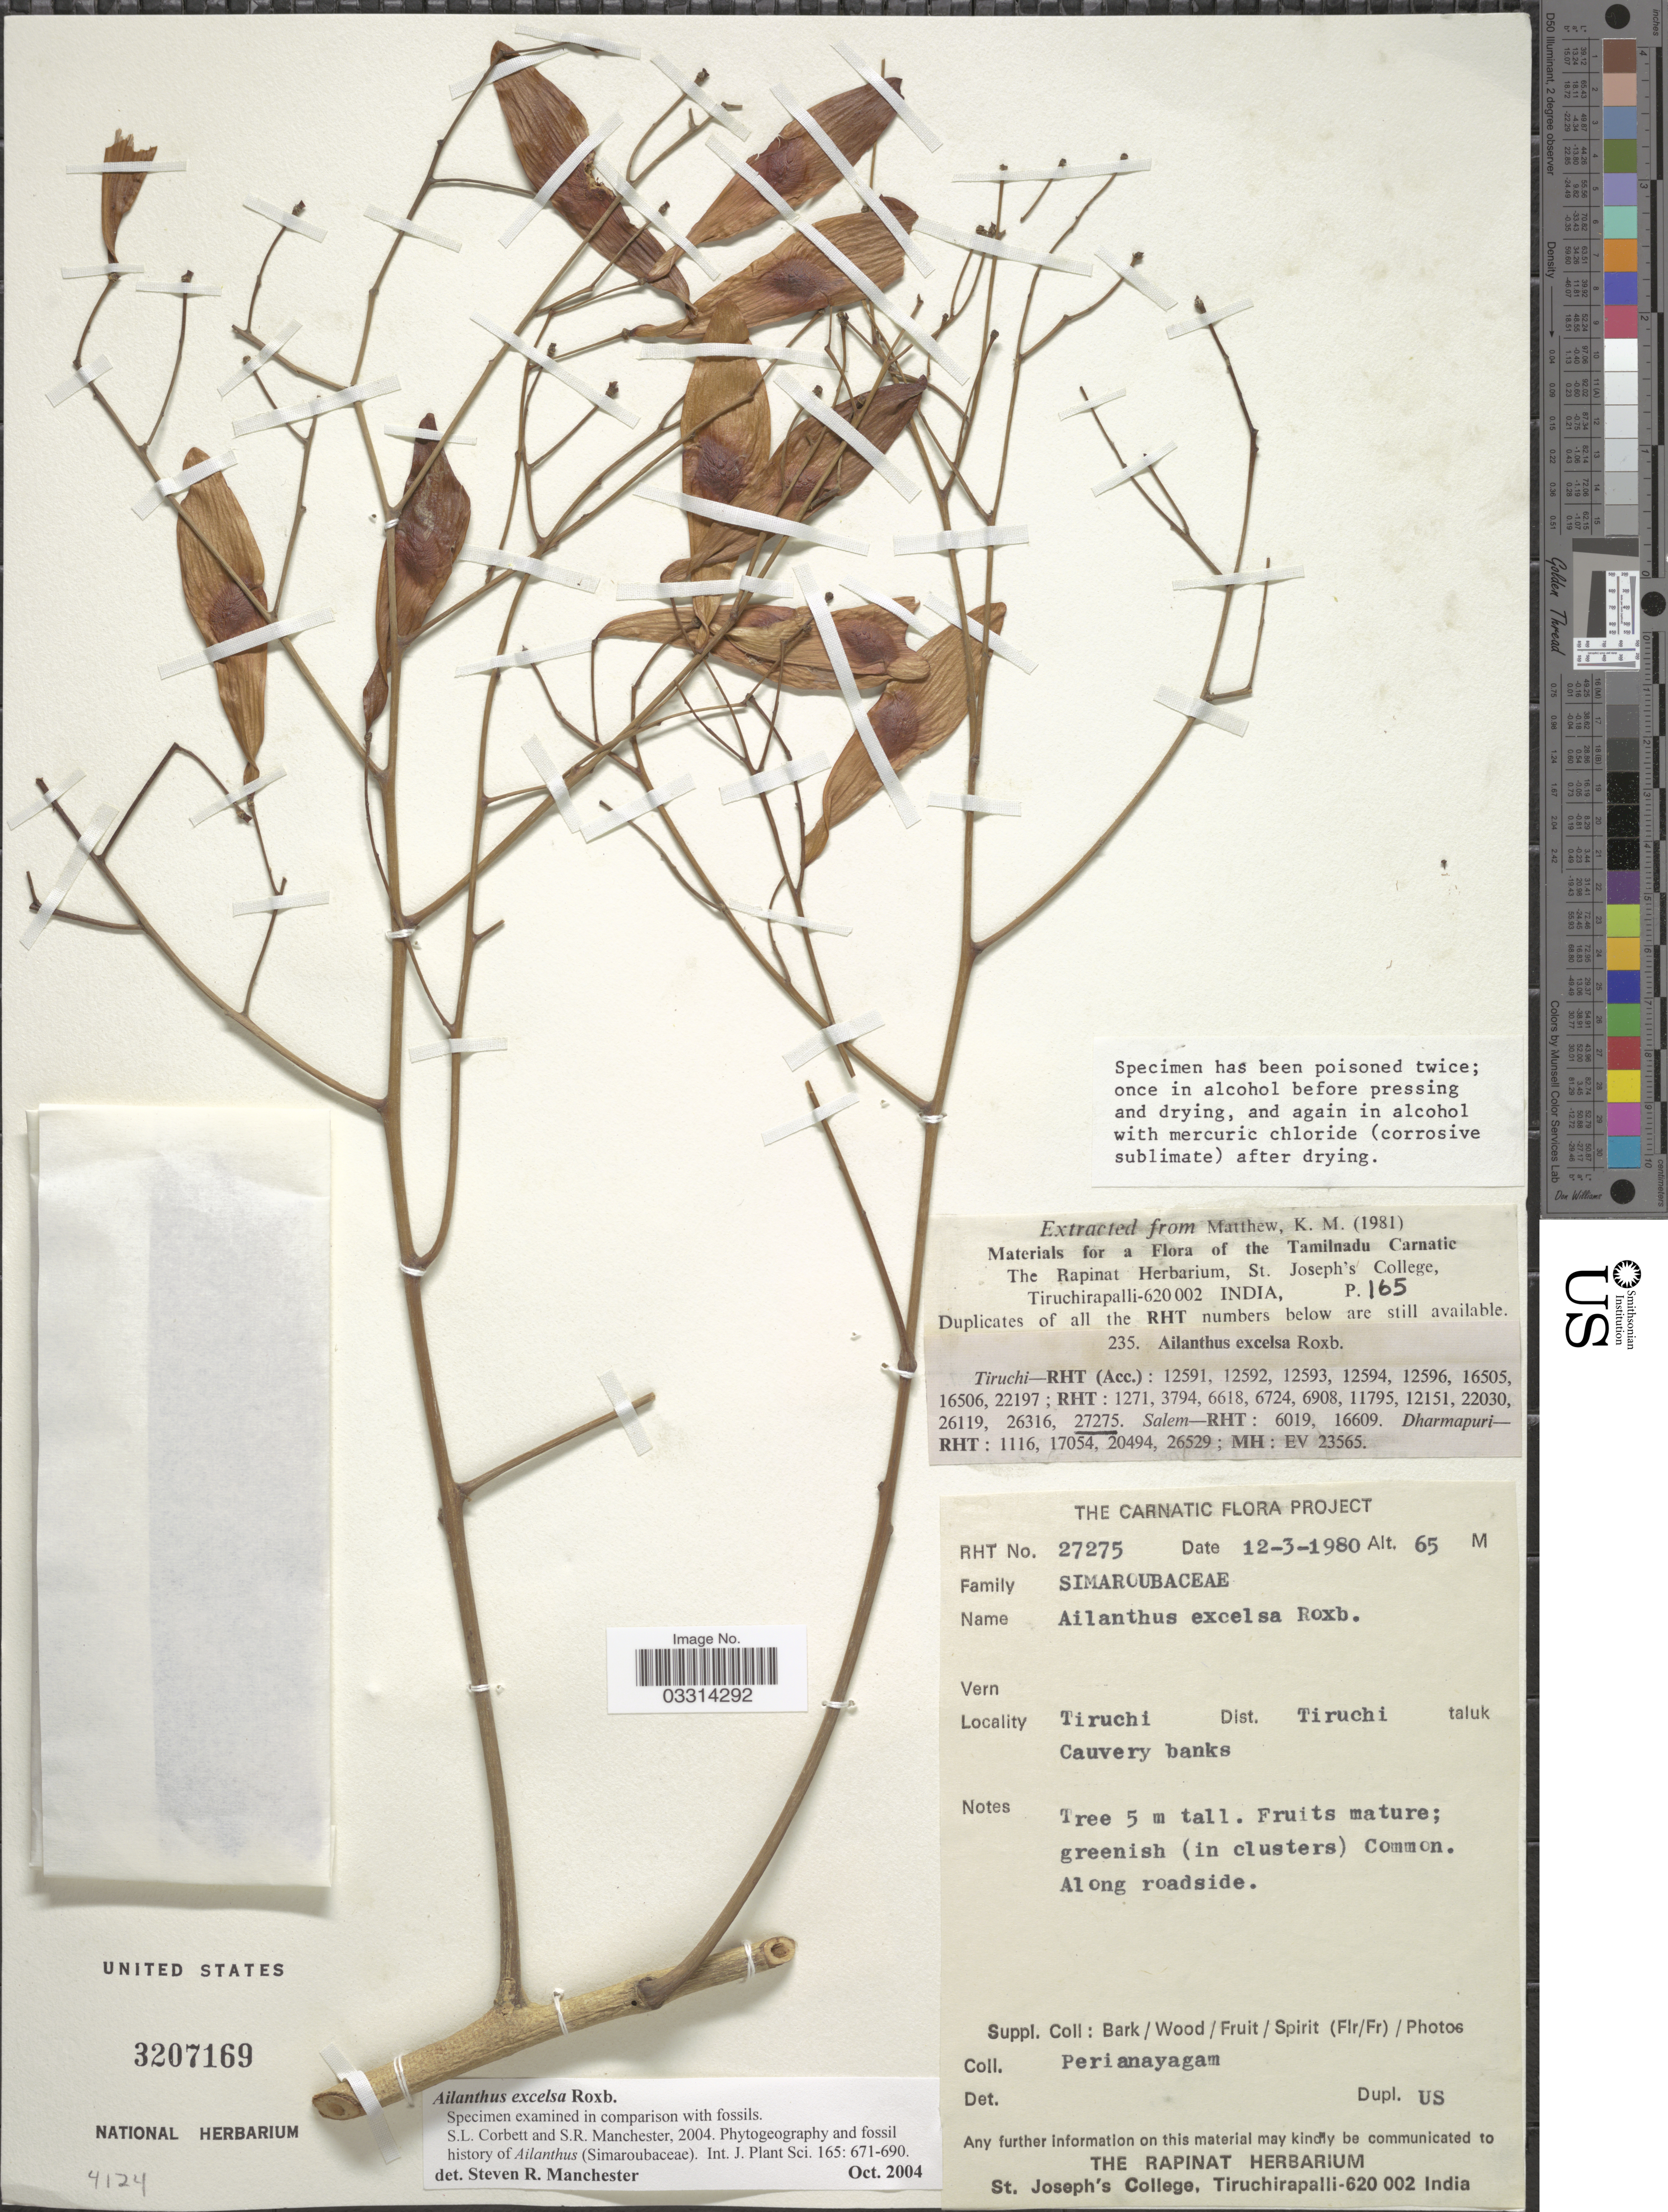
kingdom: Plantae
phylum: Tracheophyta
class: Magnoliopsida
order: Sapindales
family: Simaroubaceae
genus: Ailanthus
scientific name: Ailanthus excelsa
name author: Roxb.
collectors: Perianayagam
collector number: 27275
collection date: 1980-03-12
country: India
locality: Tiruchi. Dist. Tiruchi taluk Cauvery banks.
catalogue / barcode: US 3207169